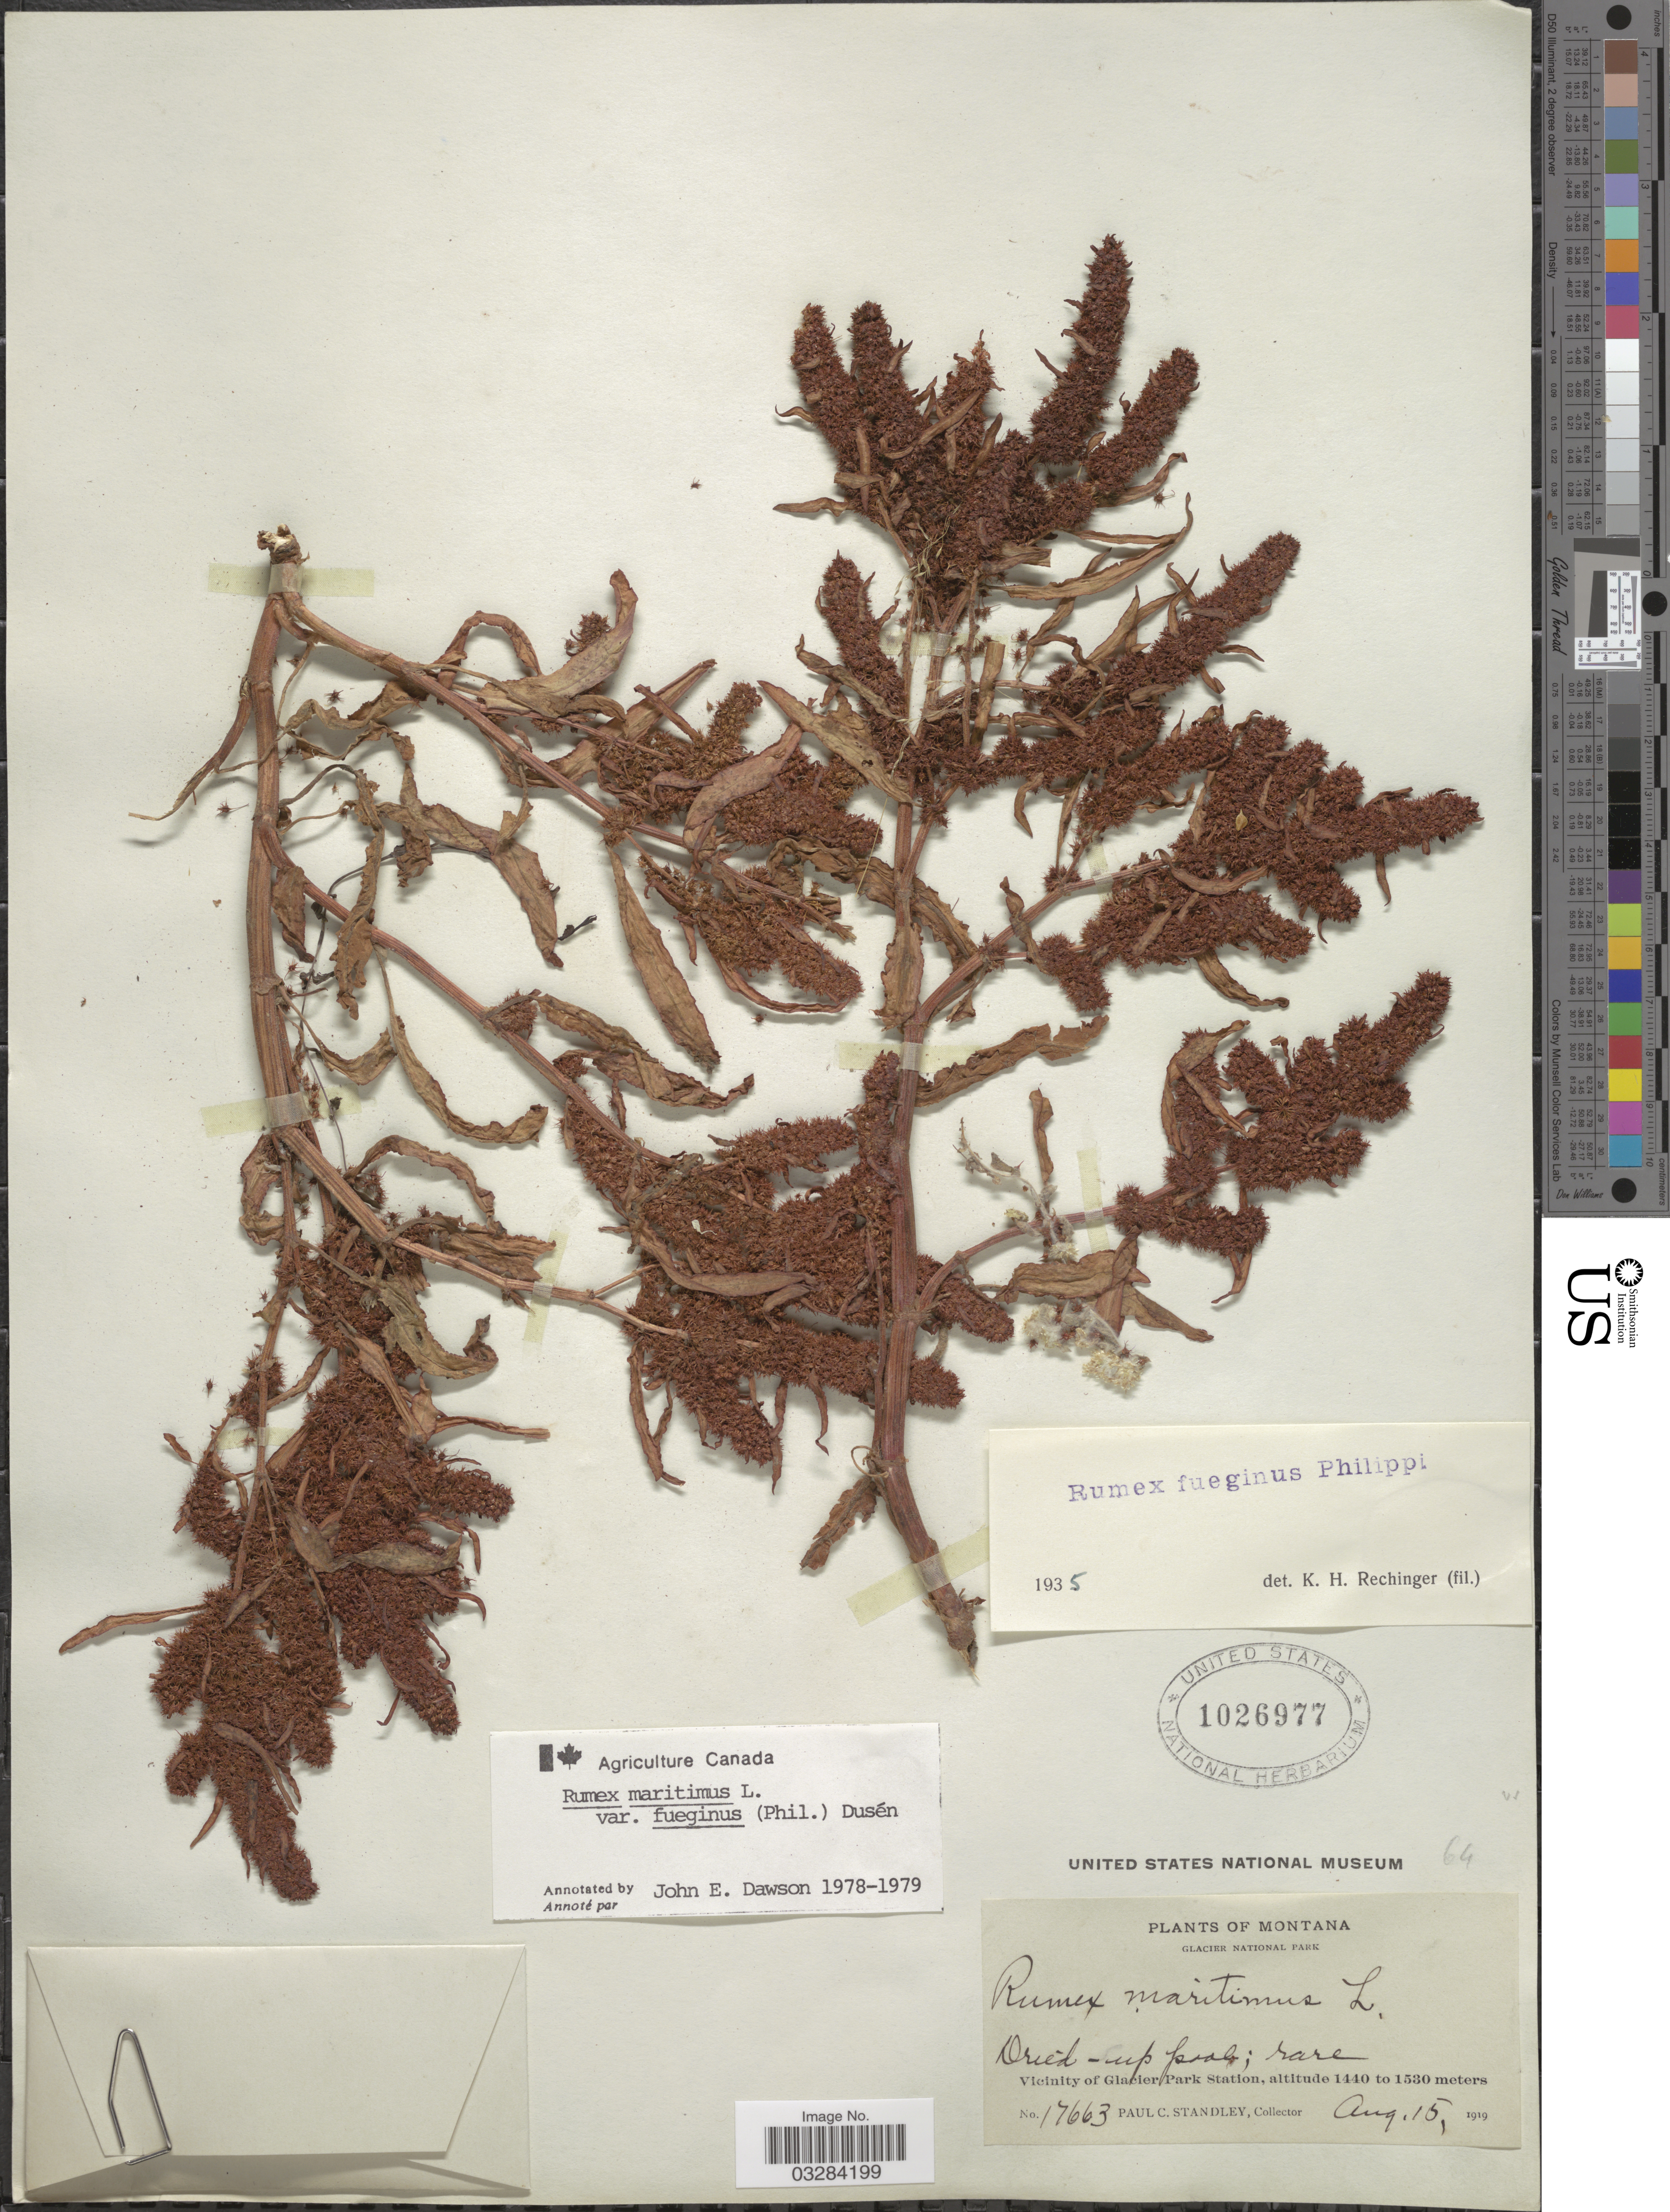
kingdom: Plantae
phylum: Tracheophyta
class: Magnoliopsida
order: Caryophyllales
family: Polygonaceae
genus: Rumex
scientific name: Rumex maritimus var. fueginus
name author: (Phil.) Dusén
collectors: P. C. Standley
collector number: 17663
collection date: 1919-08-15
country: United States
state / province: Montana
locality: Glacier National Park. Vicinity of Glacier Park Station.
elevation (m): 1440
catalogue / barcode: US 1026977